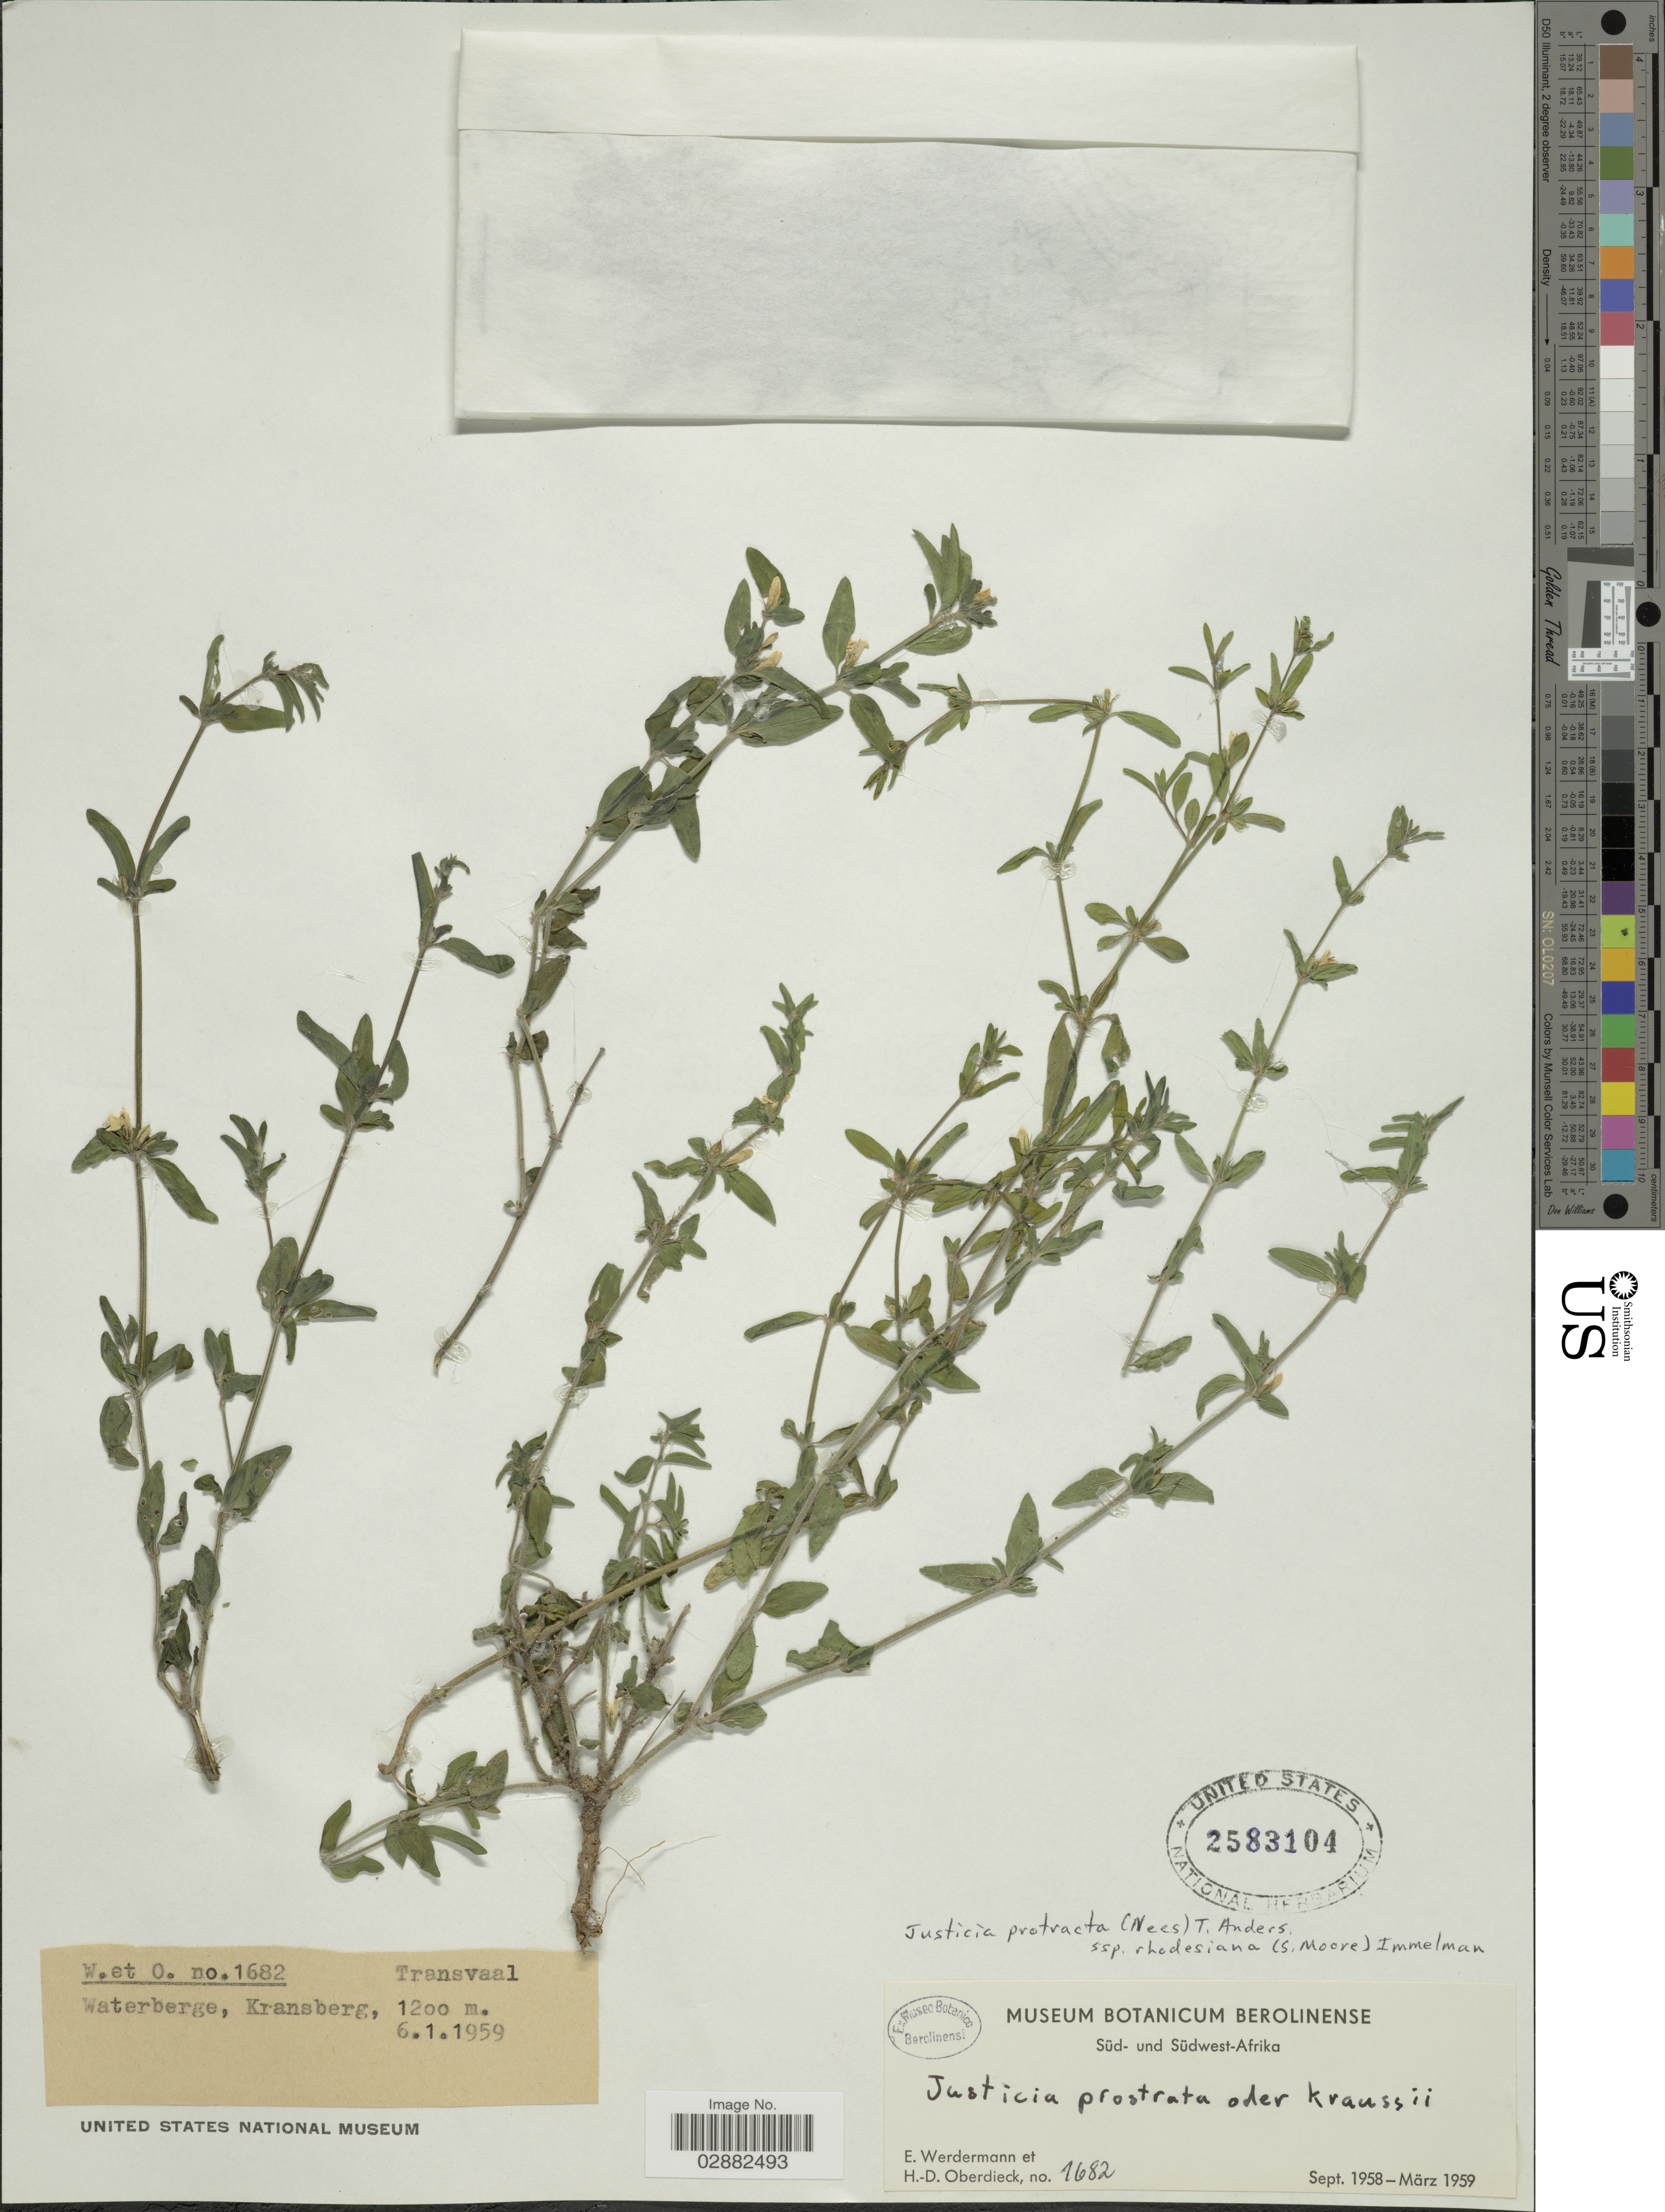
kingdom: Plantae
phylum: Tracheophyta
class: Magnoliopsida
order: Lamiales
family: Acanthaceae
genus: Justicia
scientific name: Justicia protracta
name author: (Nees) T. Anderson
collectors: E. Werdermann & H. Oberdieck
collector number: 1682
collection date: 1959-01-06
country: South Africa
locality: Transvaal, Waterberge, Kransberg.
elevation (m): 1200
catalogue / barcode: US 2583104